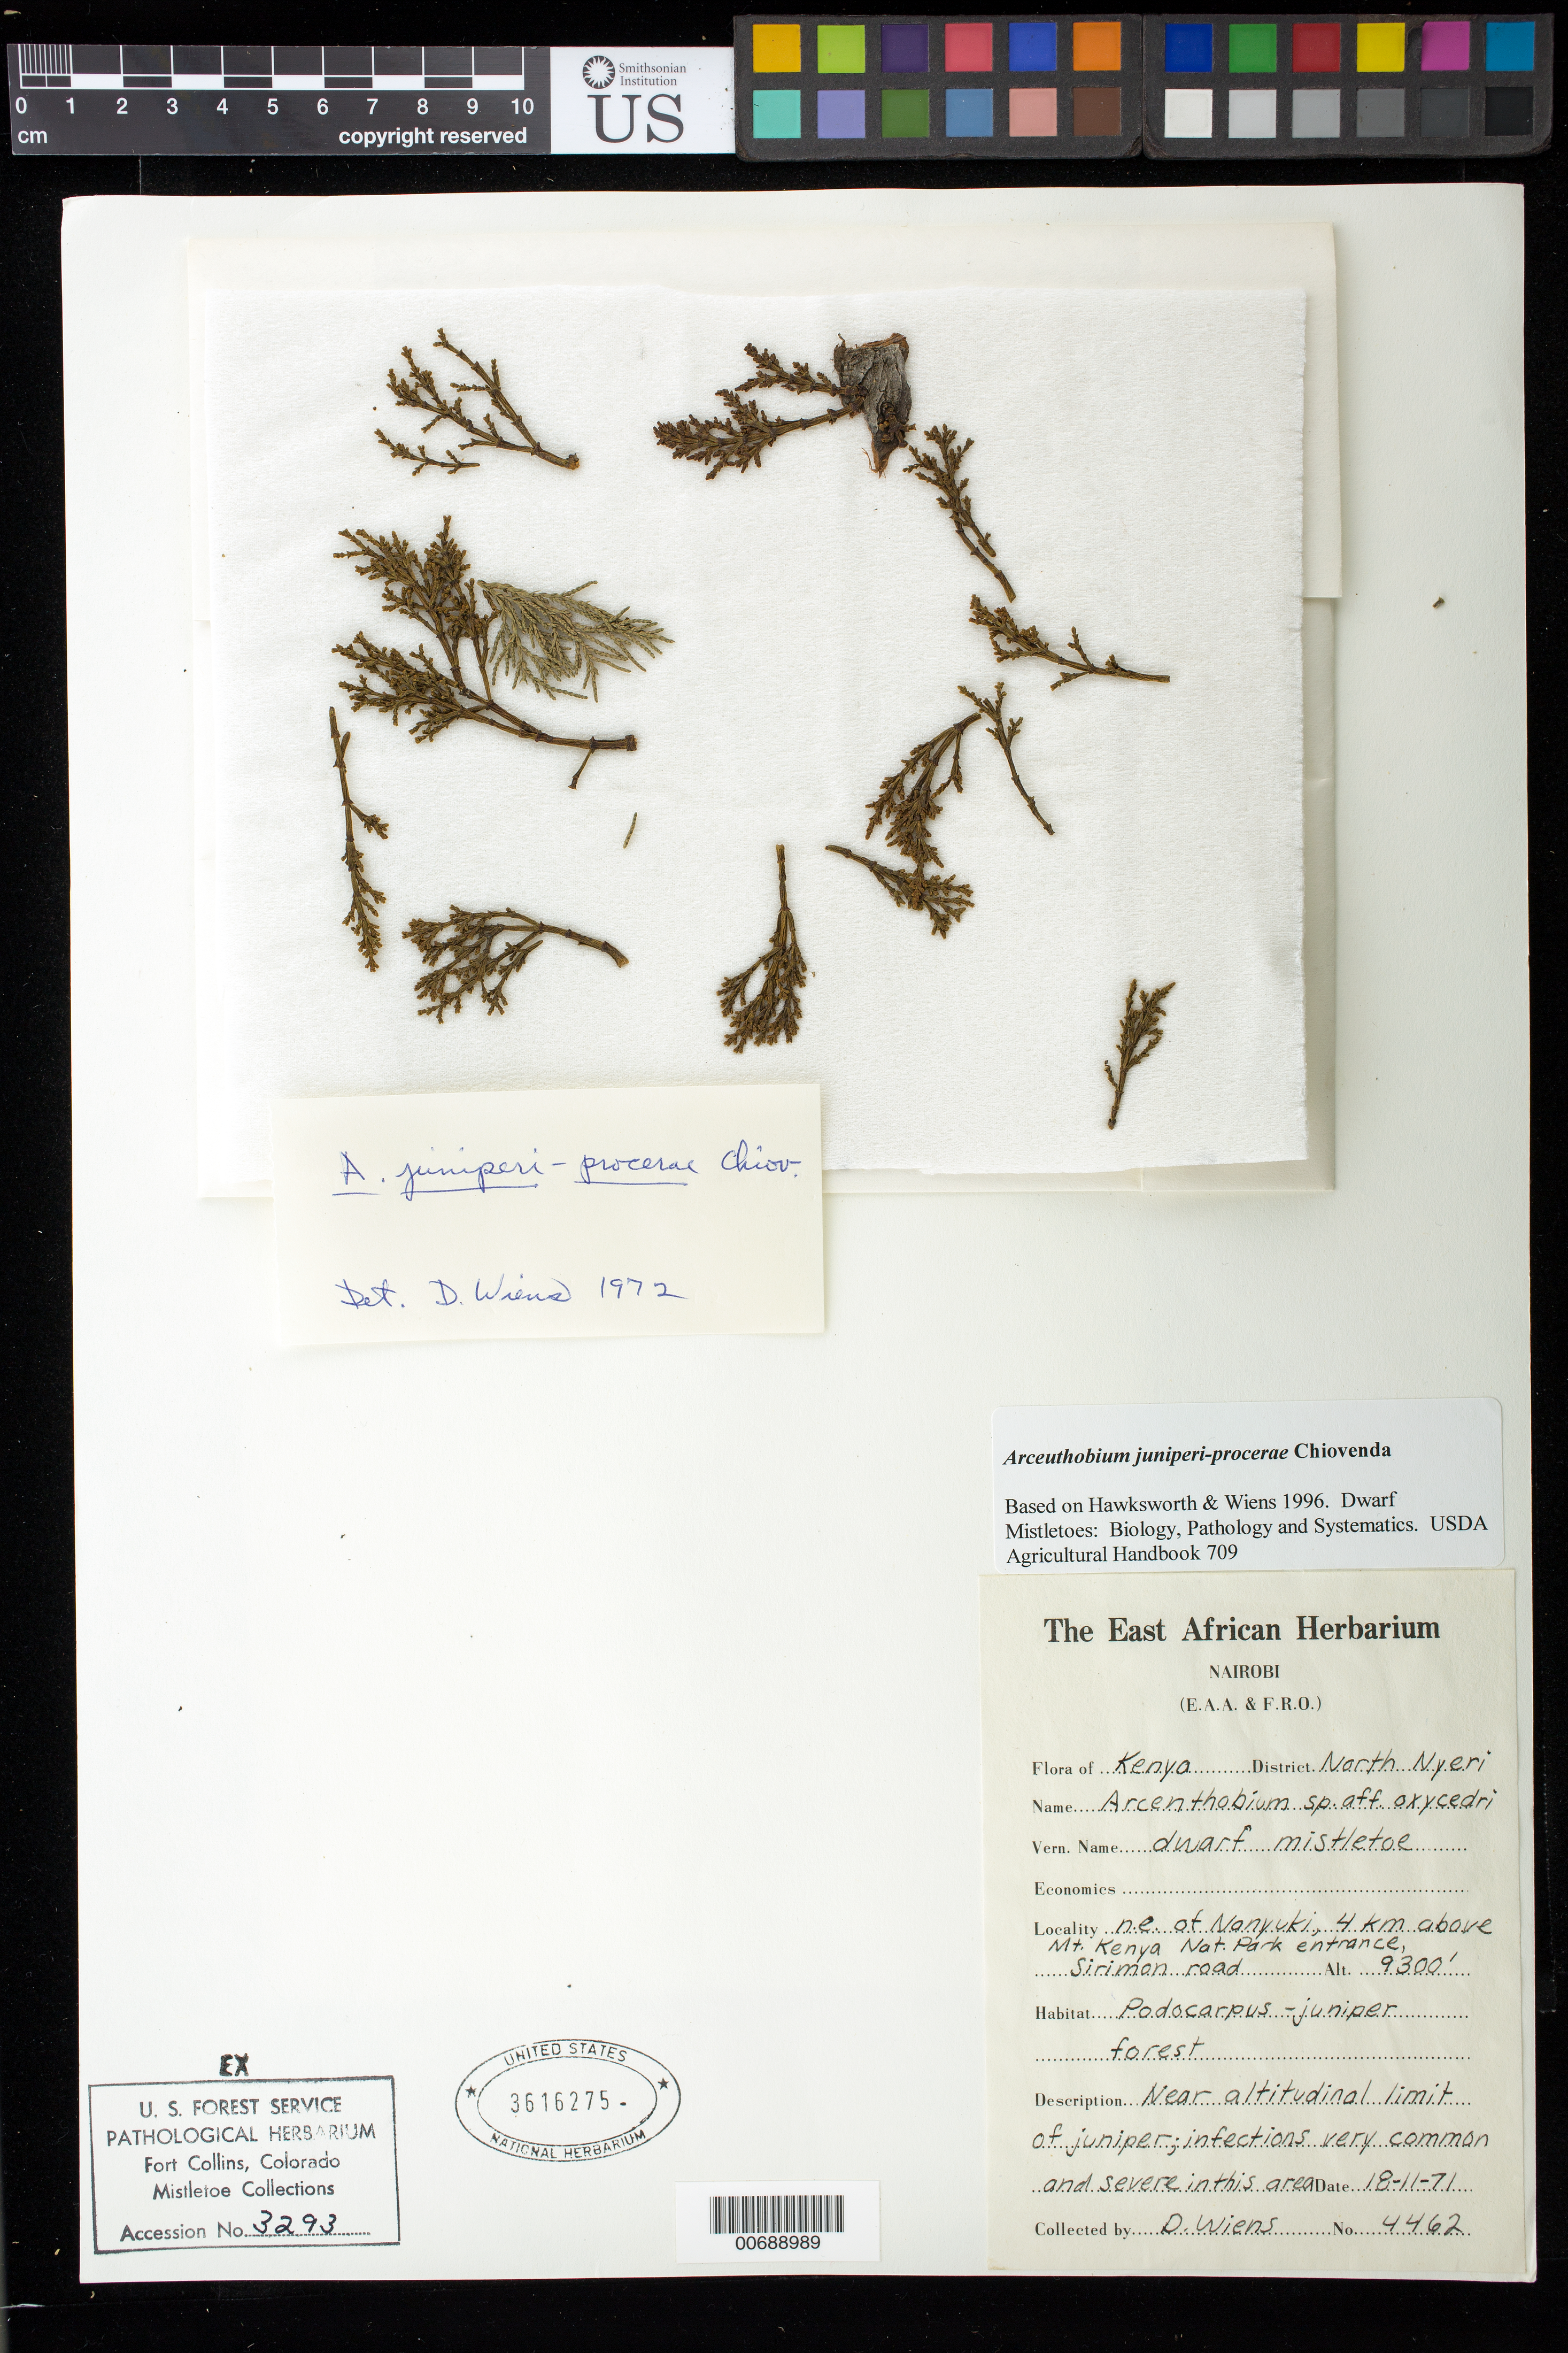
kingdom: Plantae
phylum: Tracheophyta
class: Pinopsida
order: Pinales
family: Cupressaceae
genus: Juniperus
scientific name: Juniperus procera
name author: Hochst. ex Endl.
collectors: D. Wiens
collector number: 4462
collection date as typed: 18 Nov 1971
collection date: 1971-11-18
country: Kenya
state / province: Nyeri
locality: NE of Nanyuki. 4 km above Mt. Kenya Natl. Park entrance. Sirimon Rd. North Nyeri.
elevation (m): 2835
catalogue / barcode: US 3616275-2